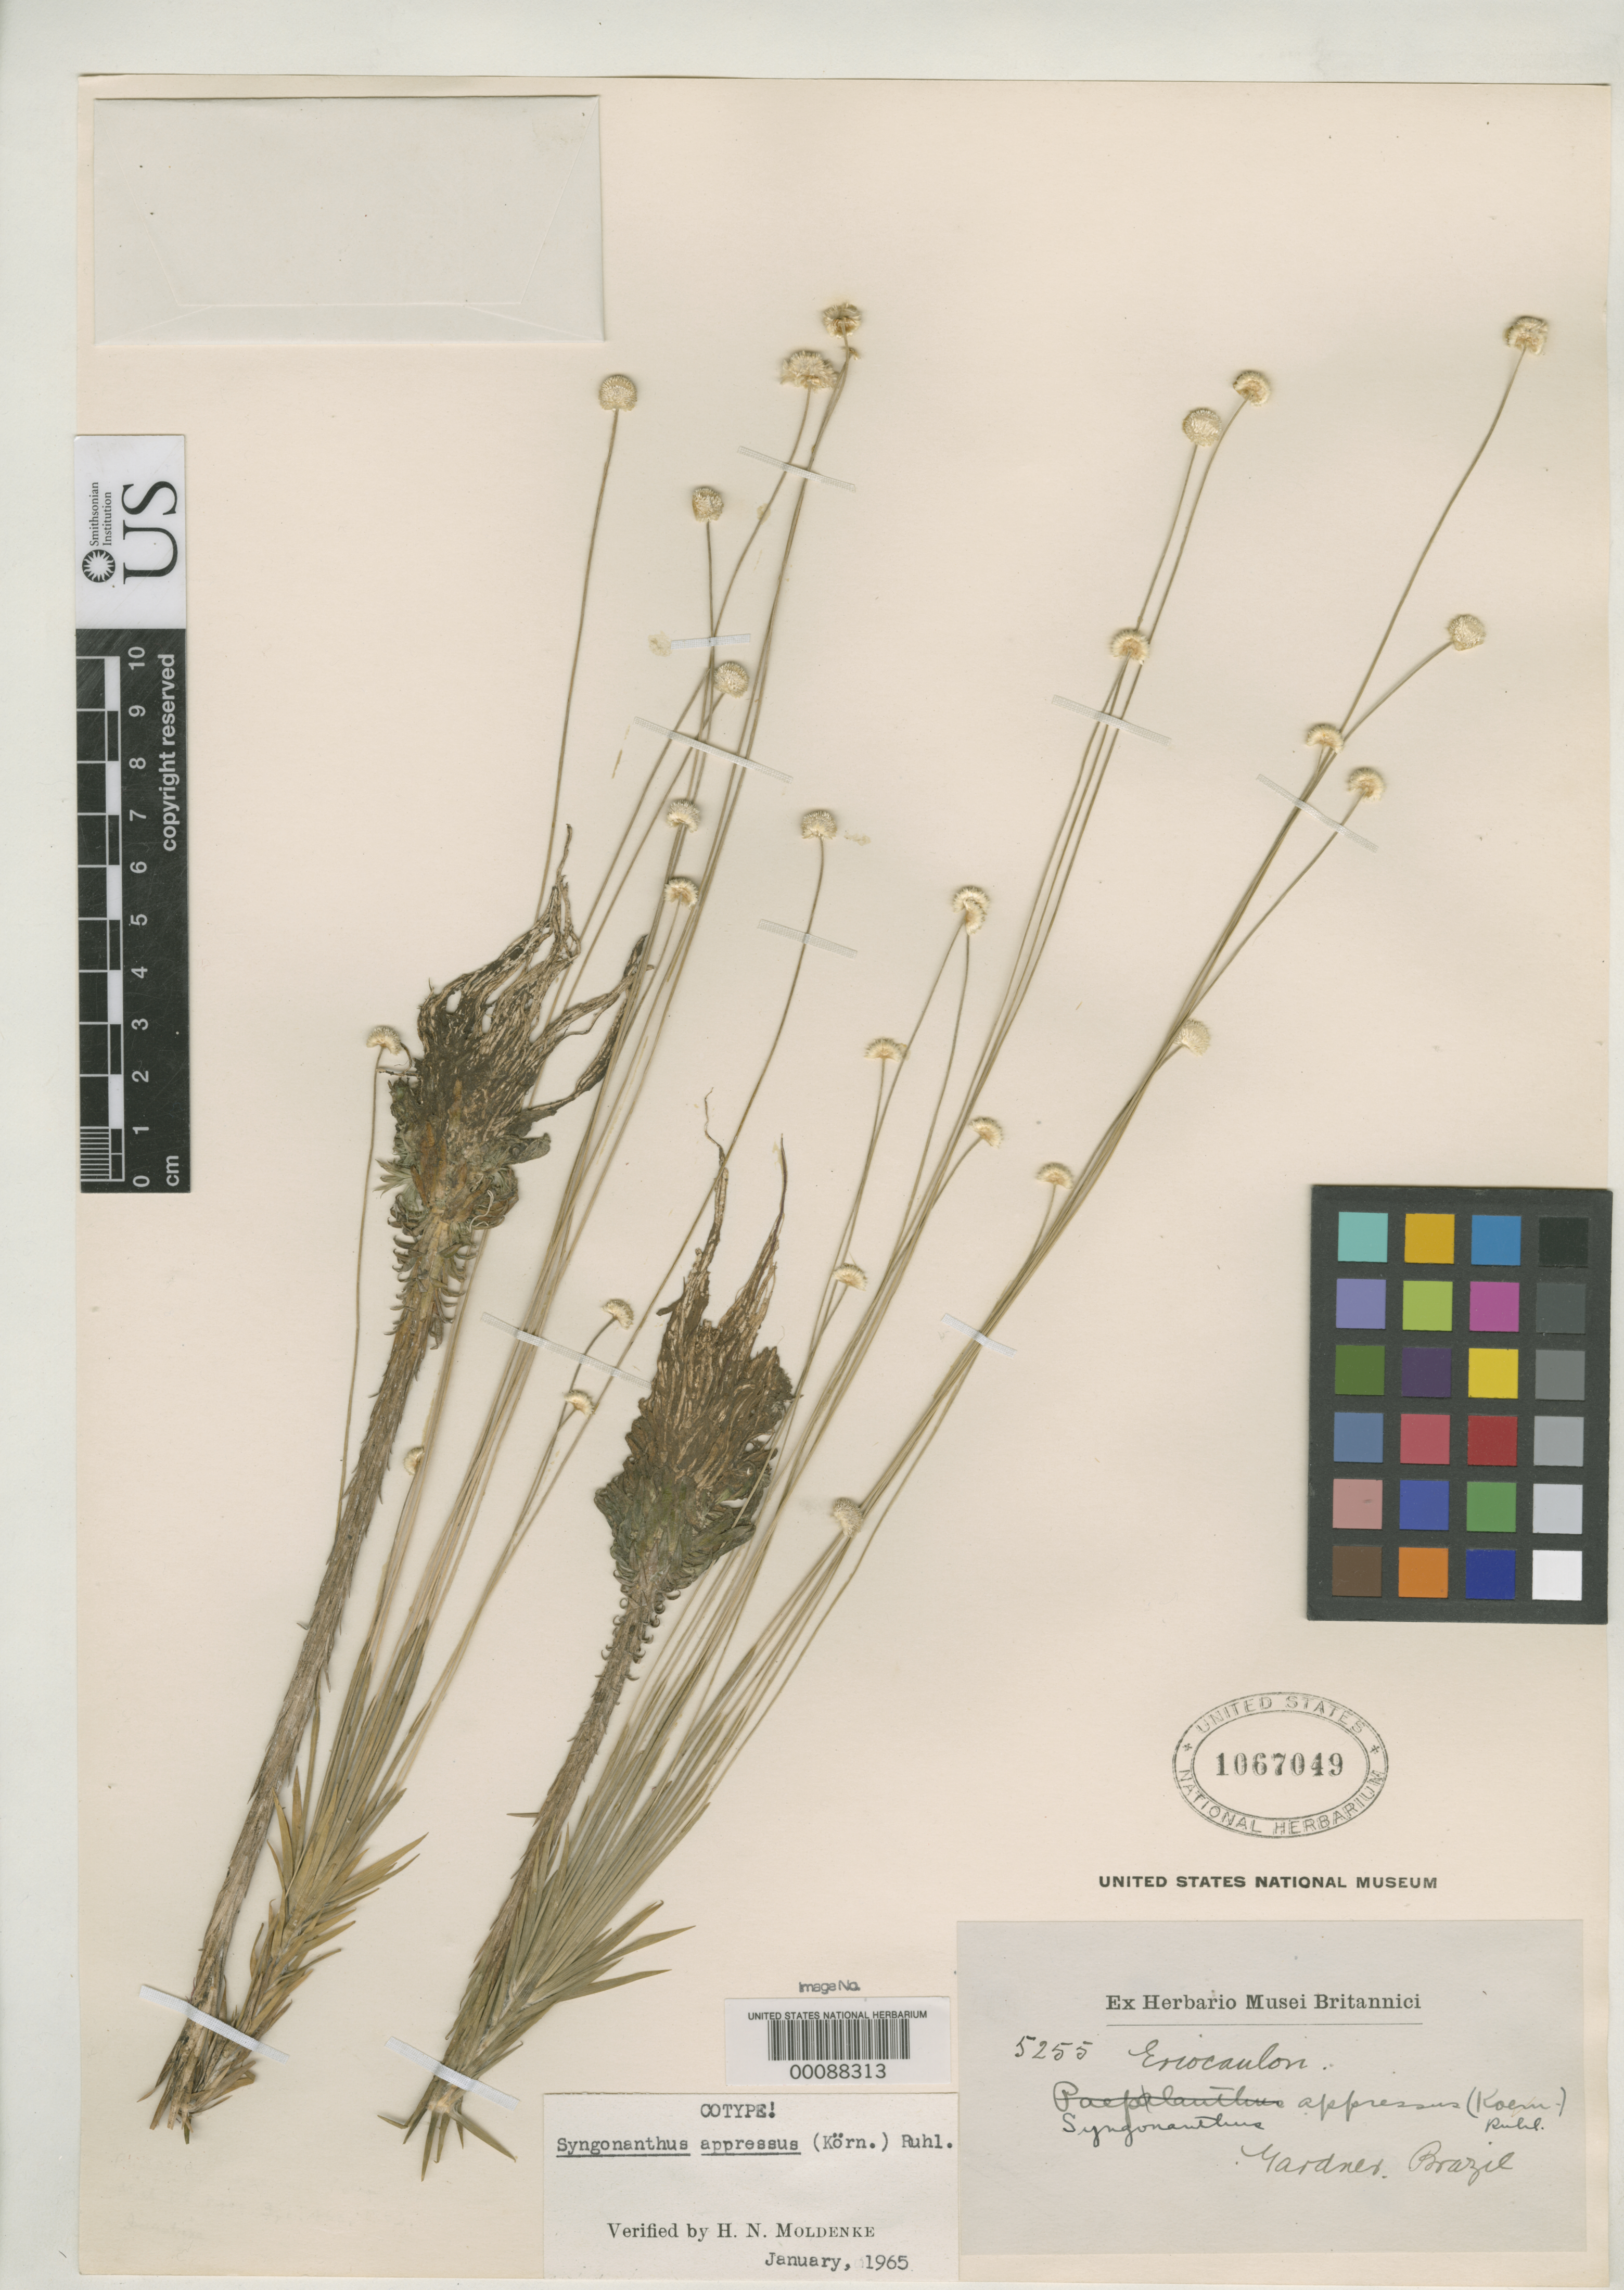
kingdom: Plantae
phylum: Tracheophyta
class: Liliopsida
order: Poales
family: Eriocaulaceae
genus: Paepalanthus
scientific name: Paepalanthus appressus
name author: Körn. in Mart.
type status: Isosyntype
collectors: G. Gardner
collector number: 5255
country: Brazil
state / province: Minas Gerais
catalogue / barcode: US 1067049